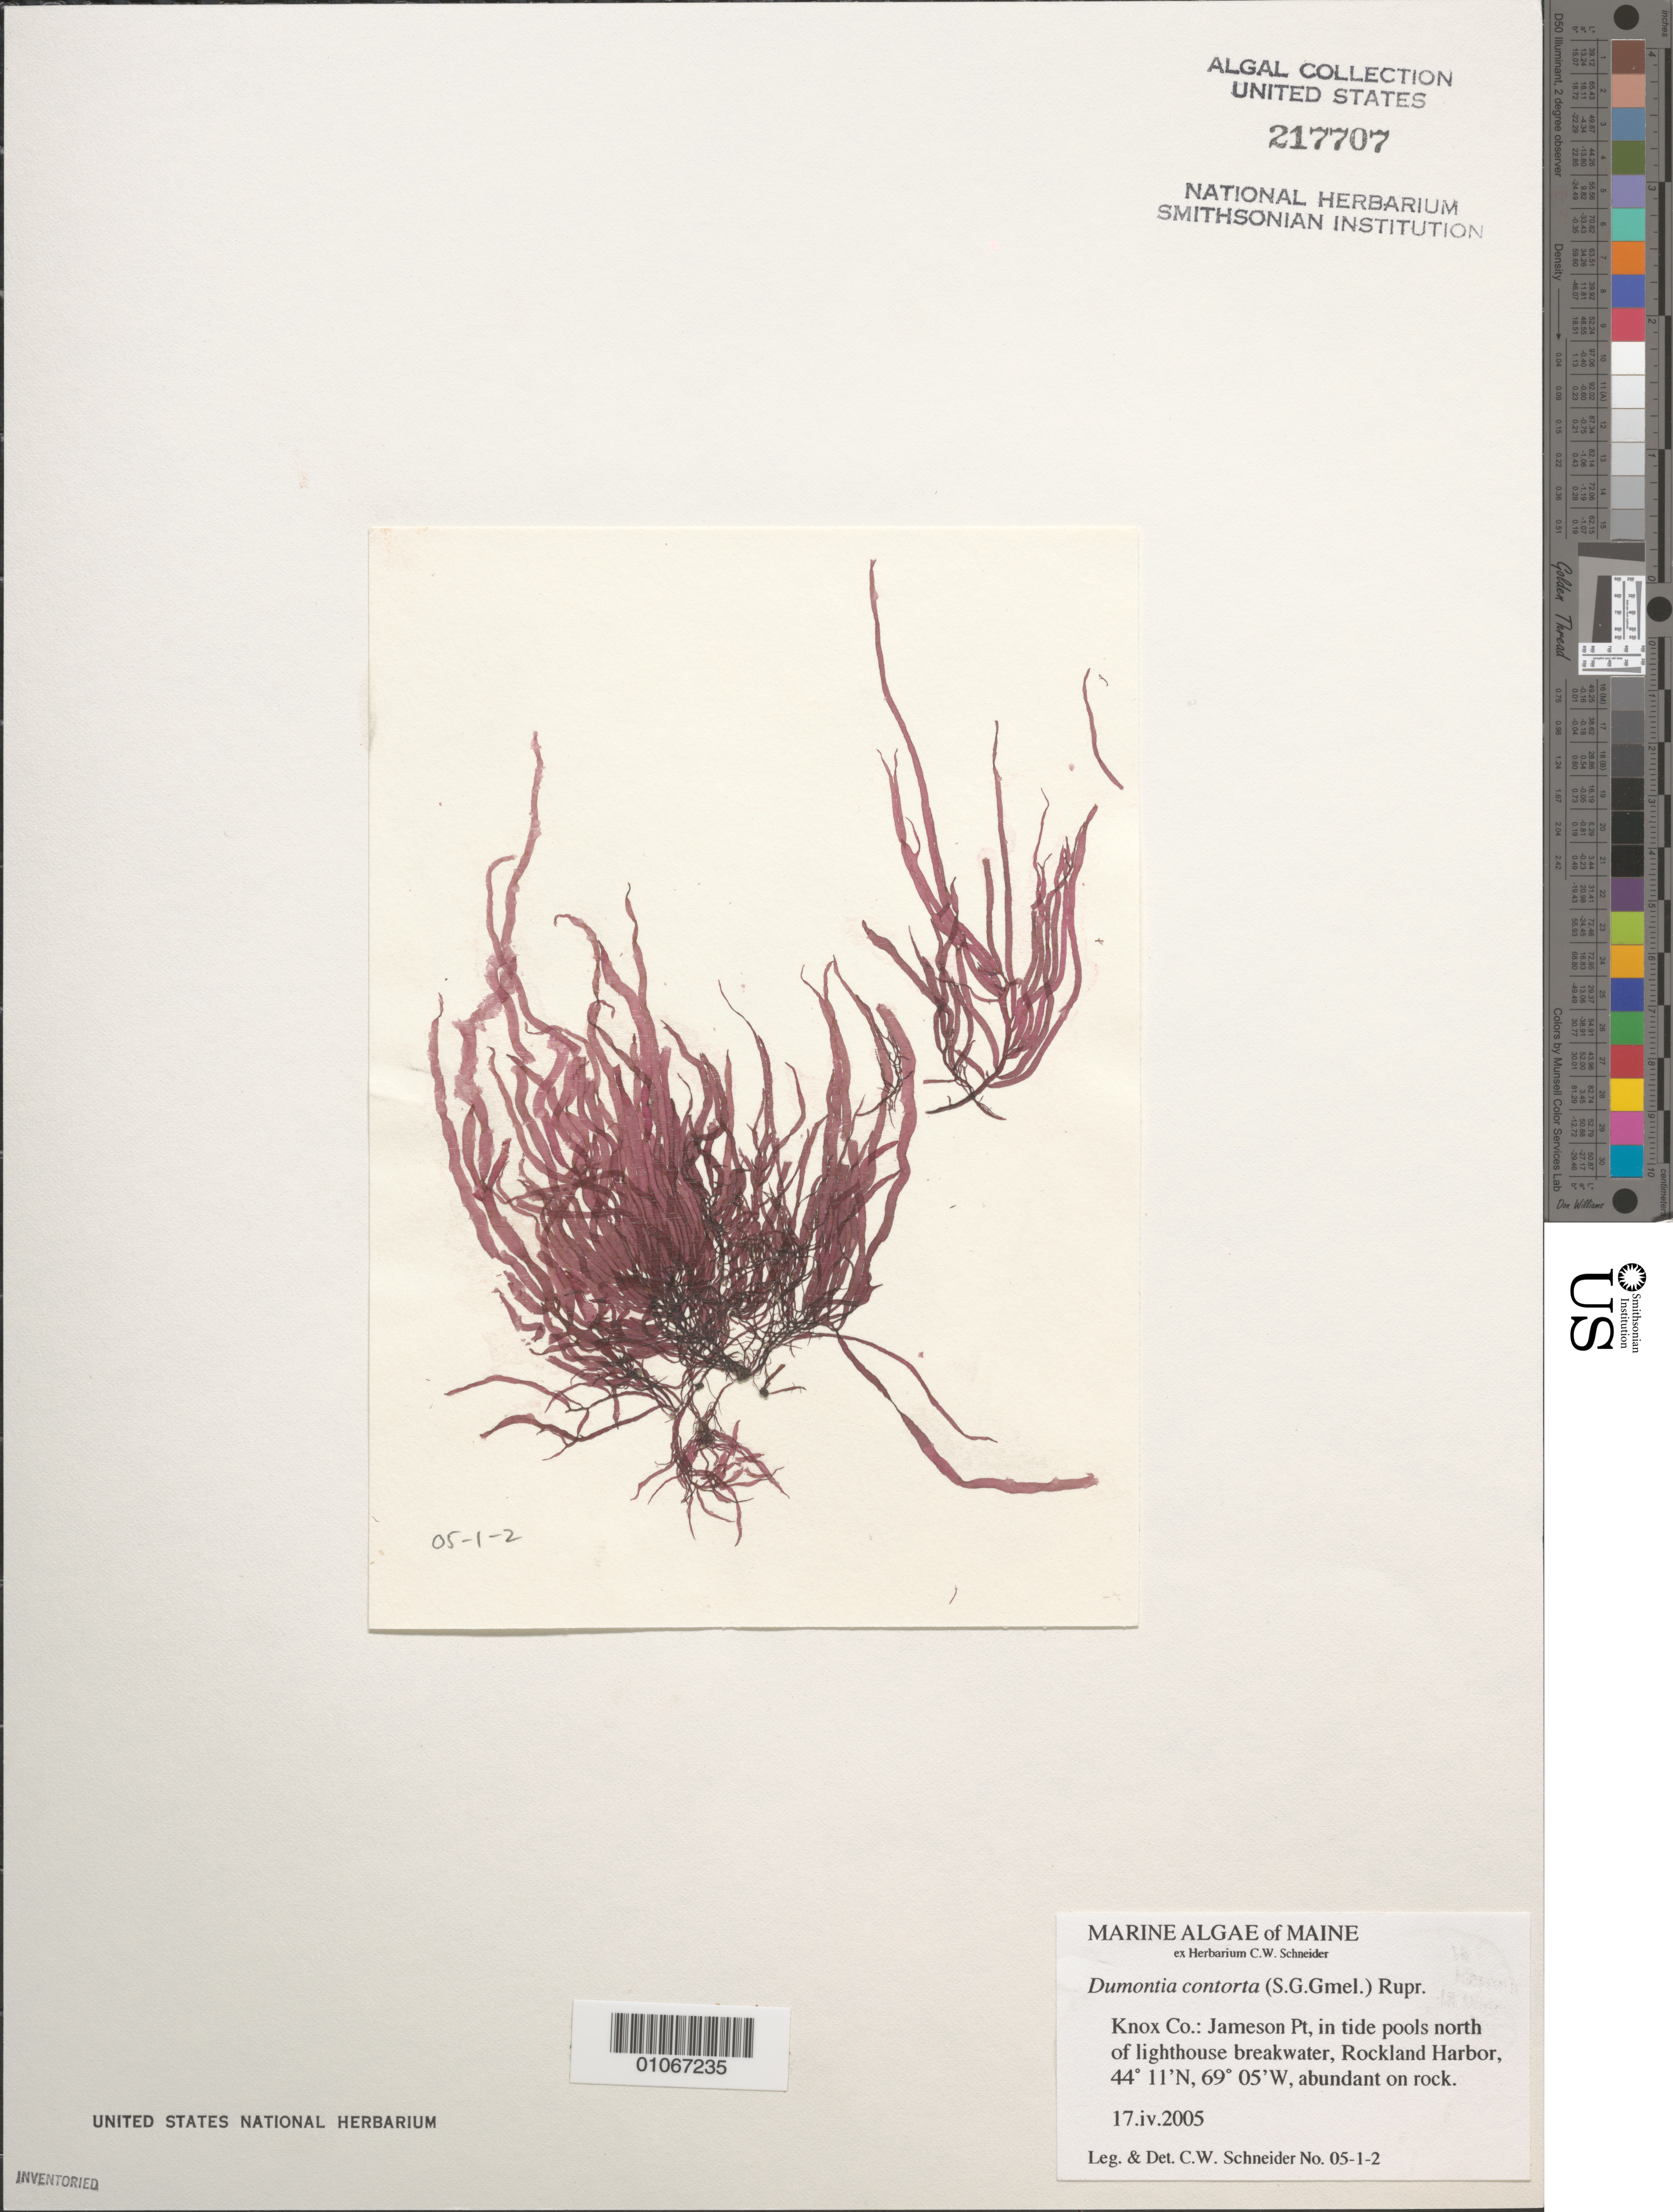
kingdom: Plantae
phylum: Rhodophyta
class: Florideophyceae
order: Gigartinales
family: Dumontiaceae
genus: Dumontia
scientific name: Dumontia contorta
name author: (S.G. Gmel.) Rupr.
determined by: Schneider, C. W.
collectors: C. W. Schneider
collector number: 05-1-2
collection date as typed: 17 Apr 2005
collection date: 2005-04-17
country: United States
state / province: Maine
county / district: Knox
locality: Jameson Point, in tidepools north of lighthouse breakwater, Rockland Harbor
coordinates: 44 11'N, 69 05'W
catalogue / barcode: US 217707